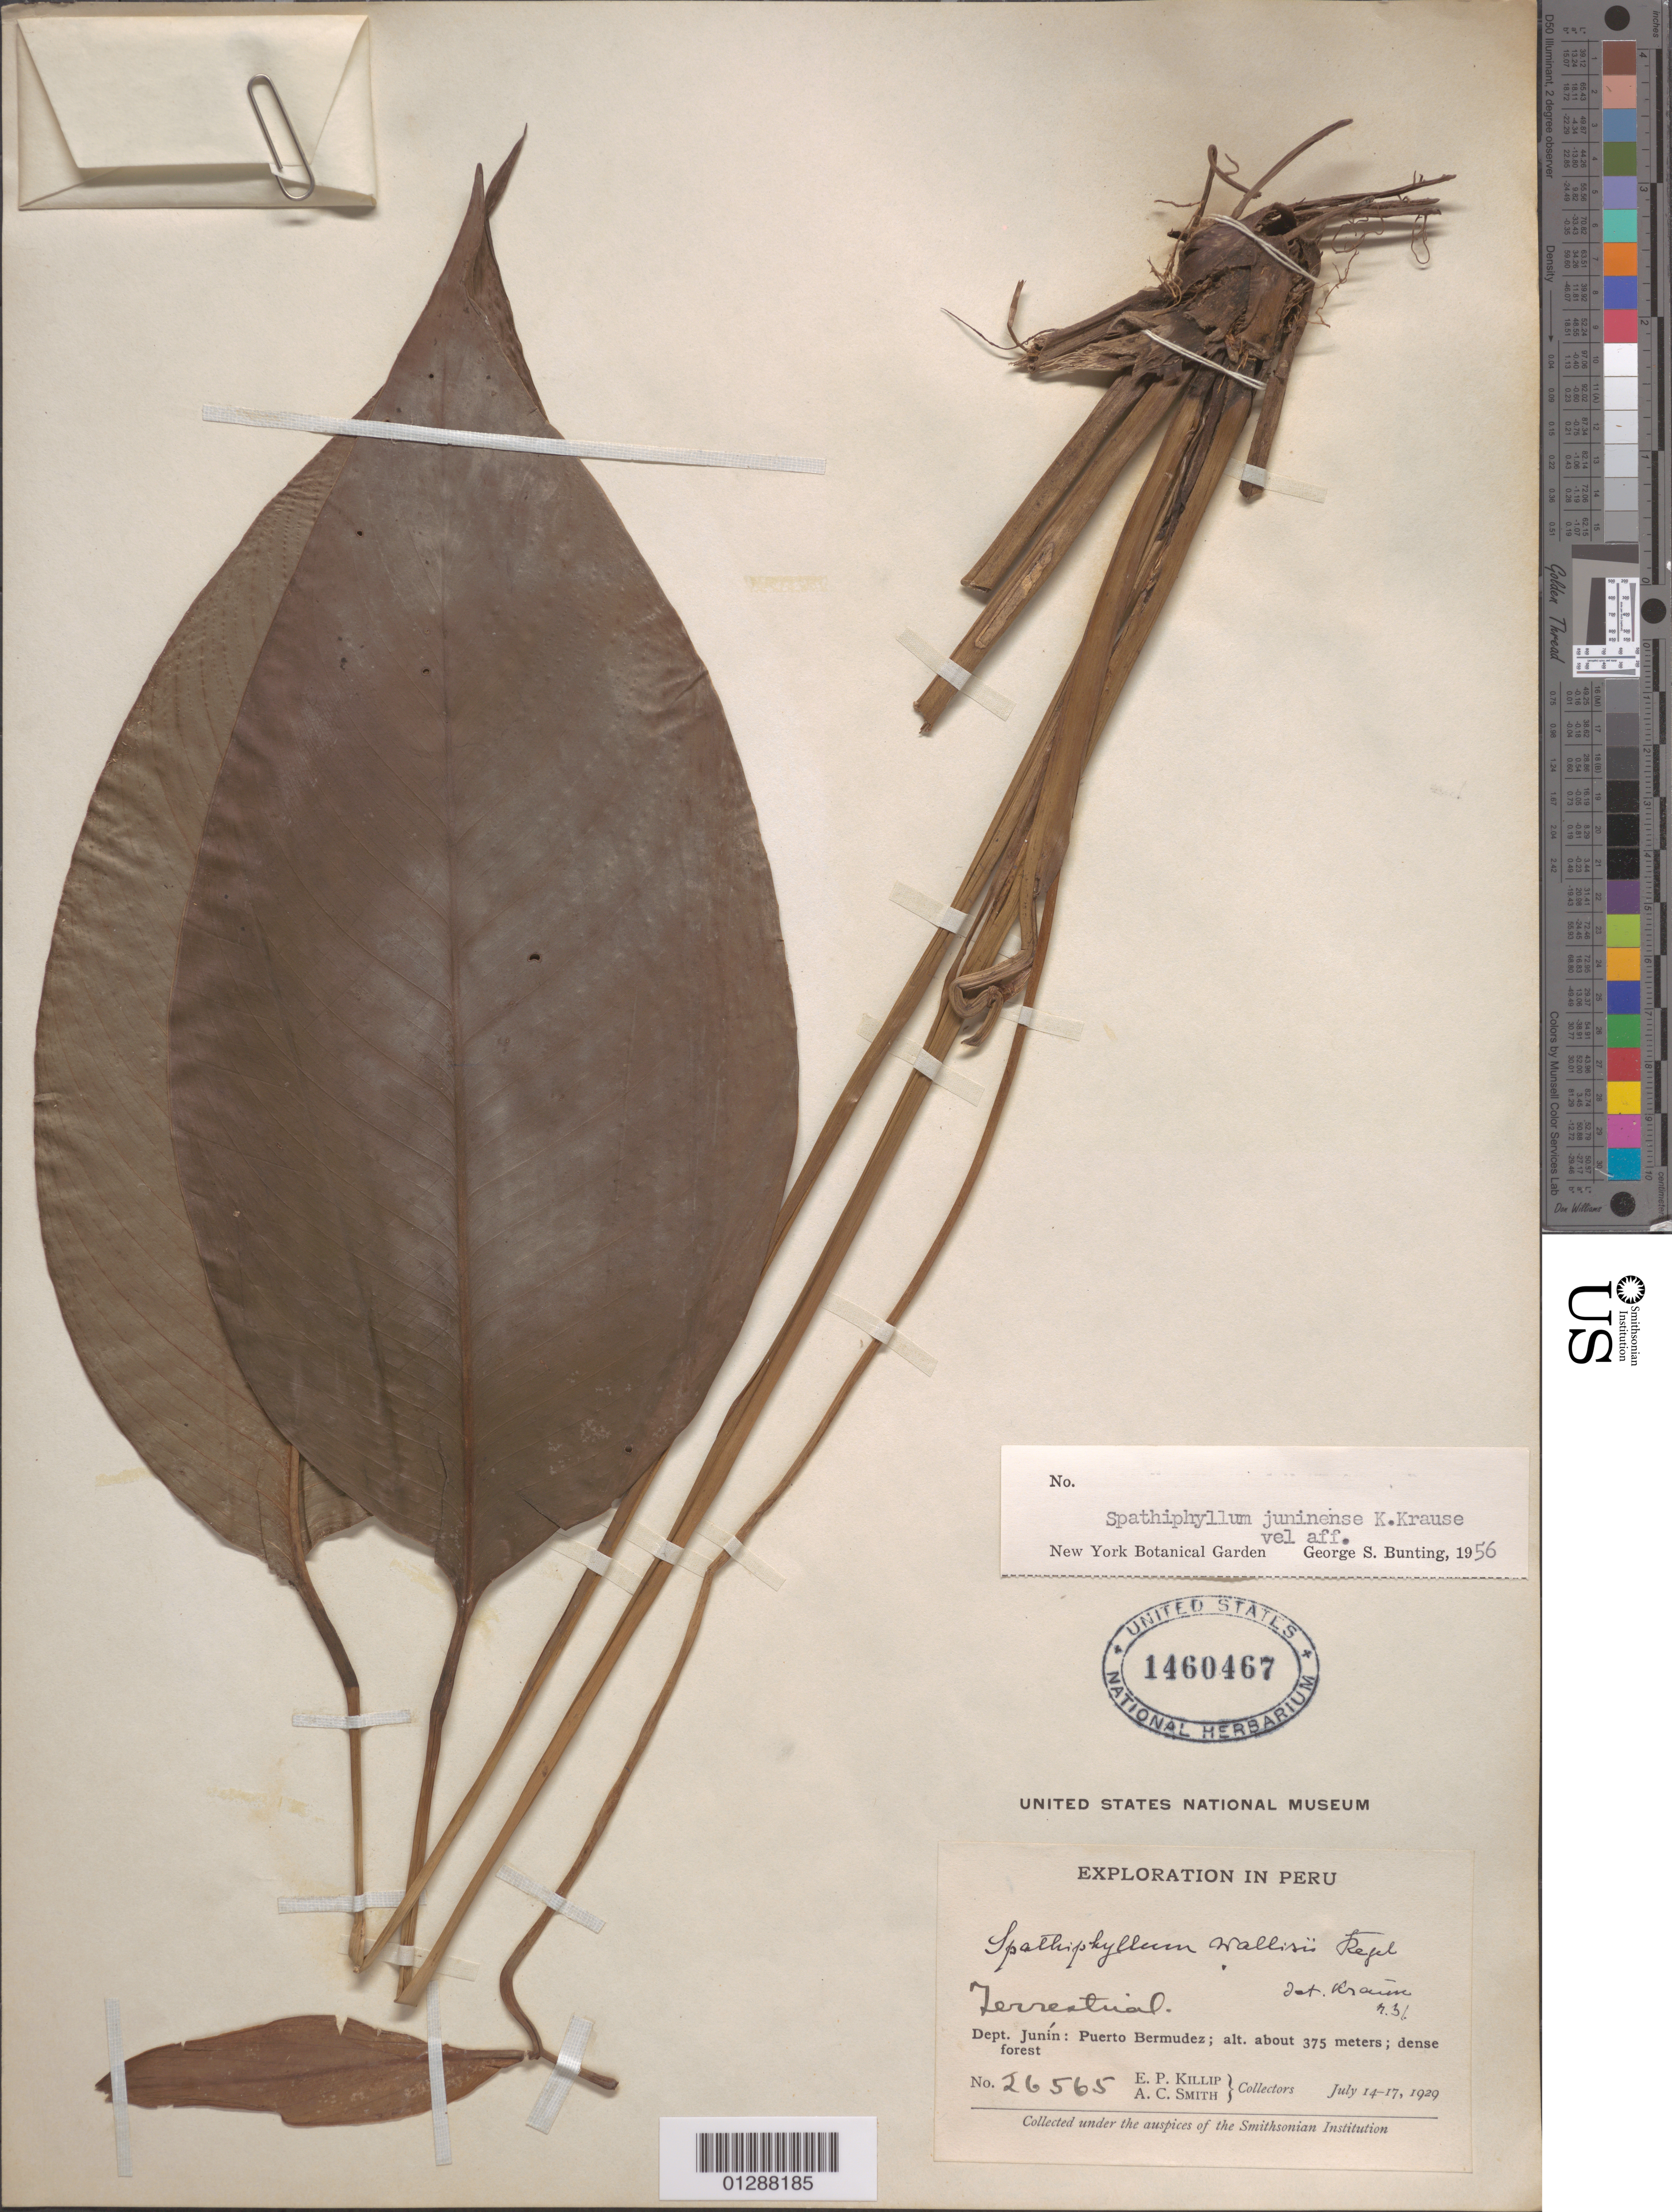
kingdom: Plantae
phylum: Tracheophyta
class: Liliopsida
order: Alismatales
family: Araceae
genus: Spathiphyllum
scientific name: Spathiphyllum juninense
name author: K. Krause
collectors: E. P. Killip & A. C. Smith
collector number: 26565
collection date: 1929-07-14/1929-07-17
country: Peru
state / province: Junín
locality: Dept. Junín: Puerto Bermudez.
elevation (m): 375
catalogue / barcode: US 1460467